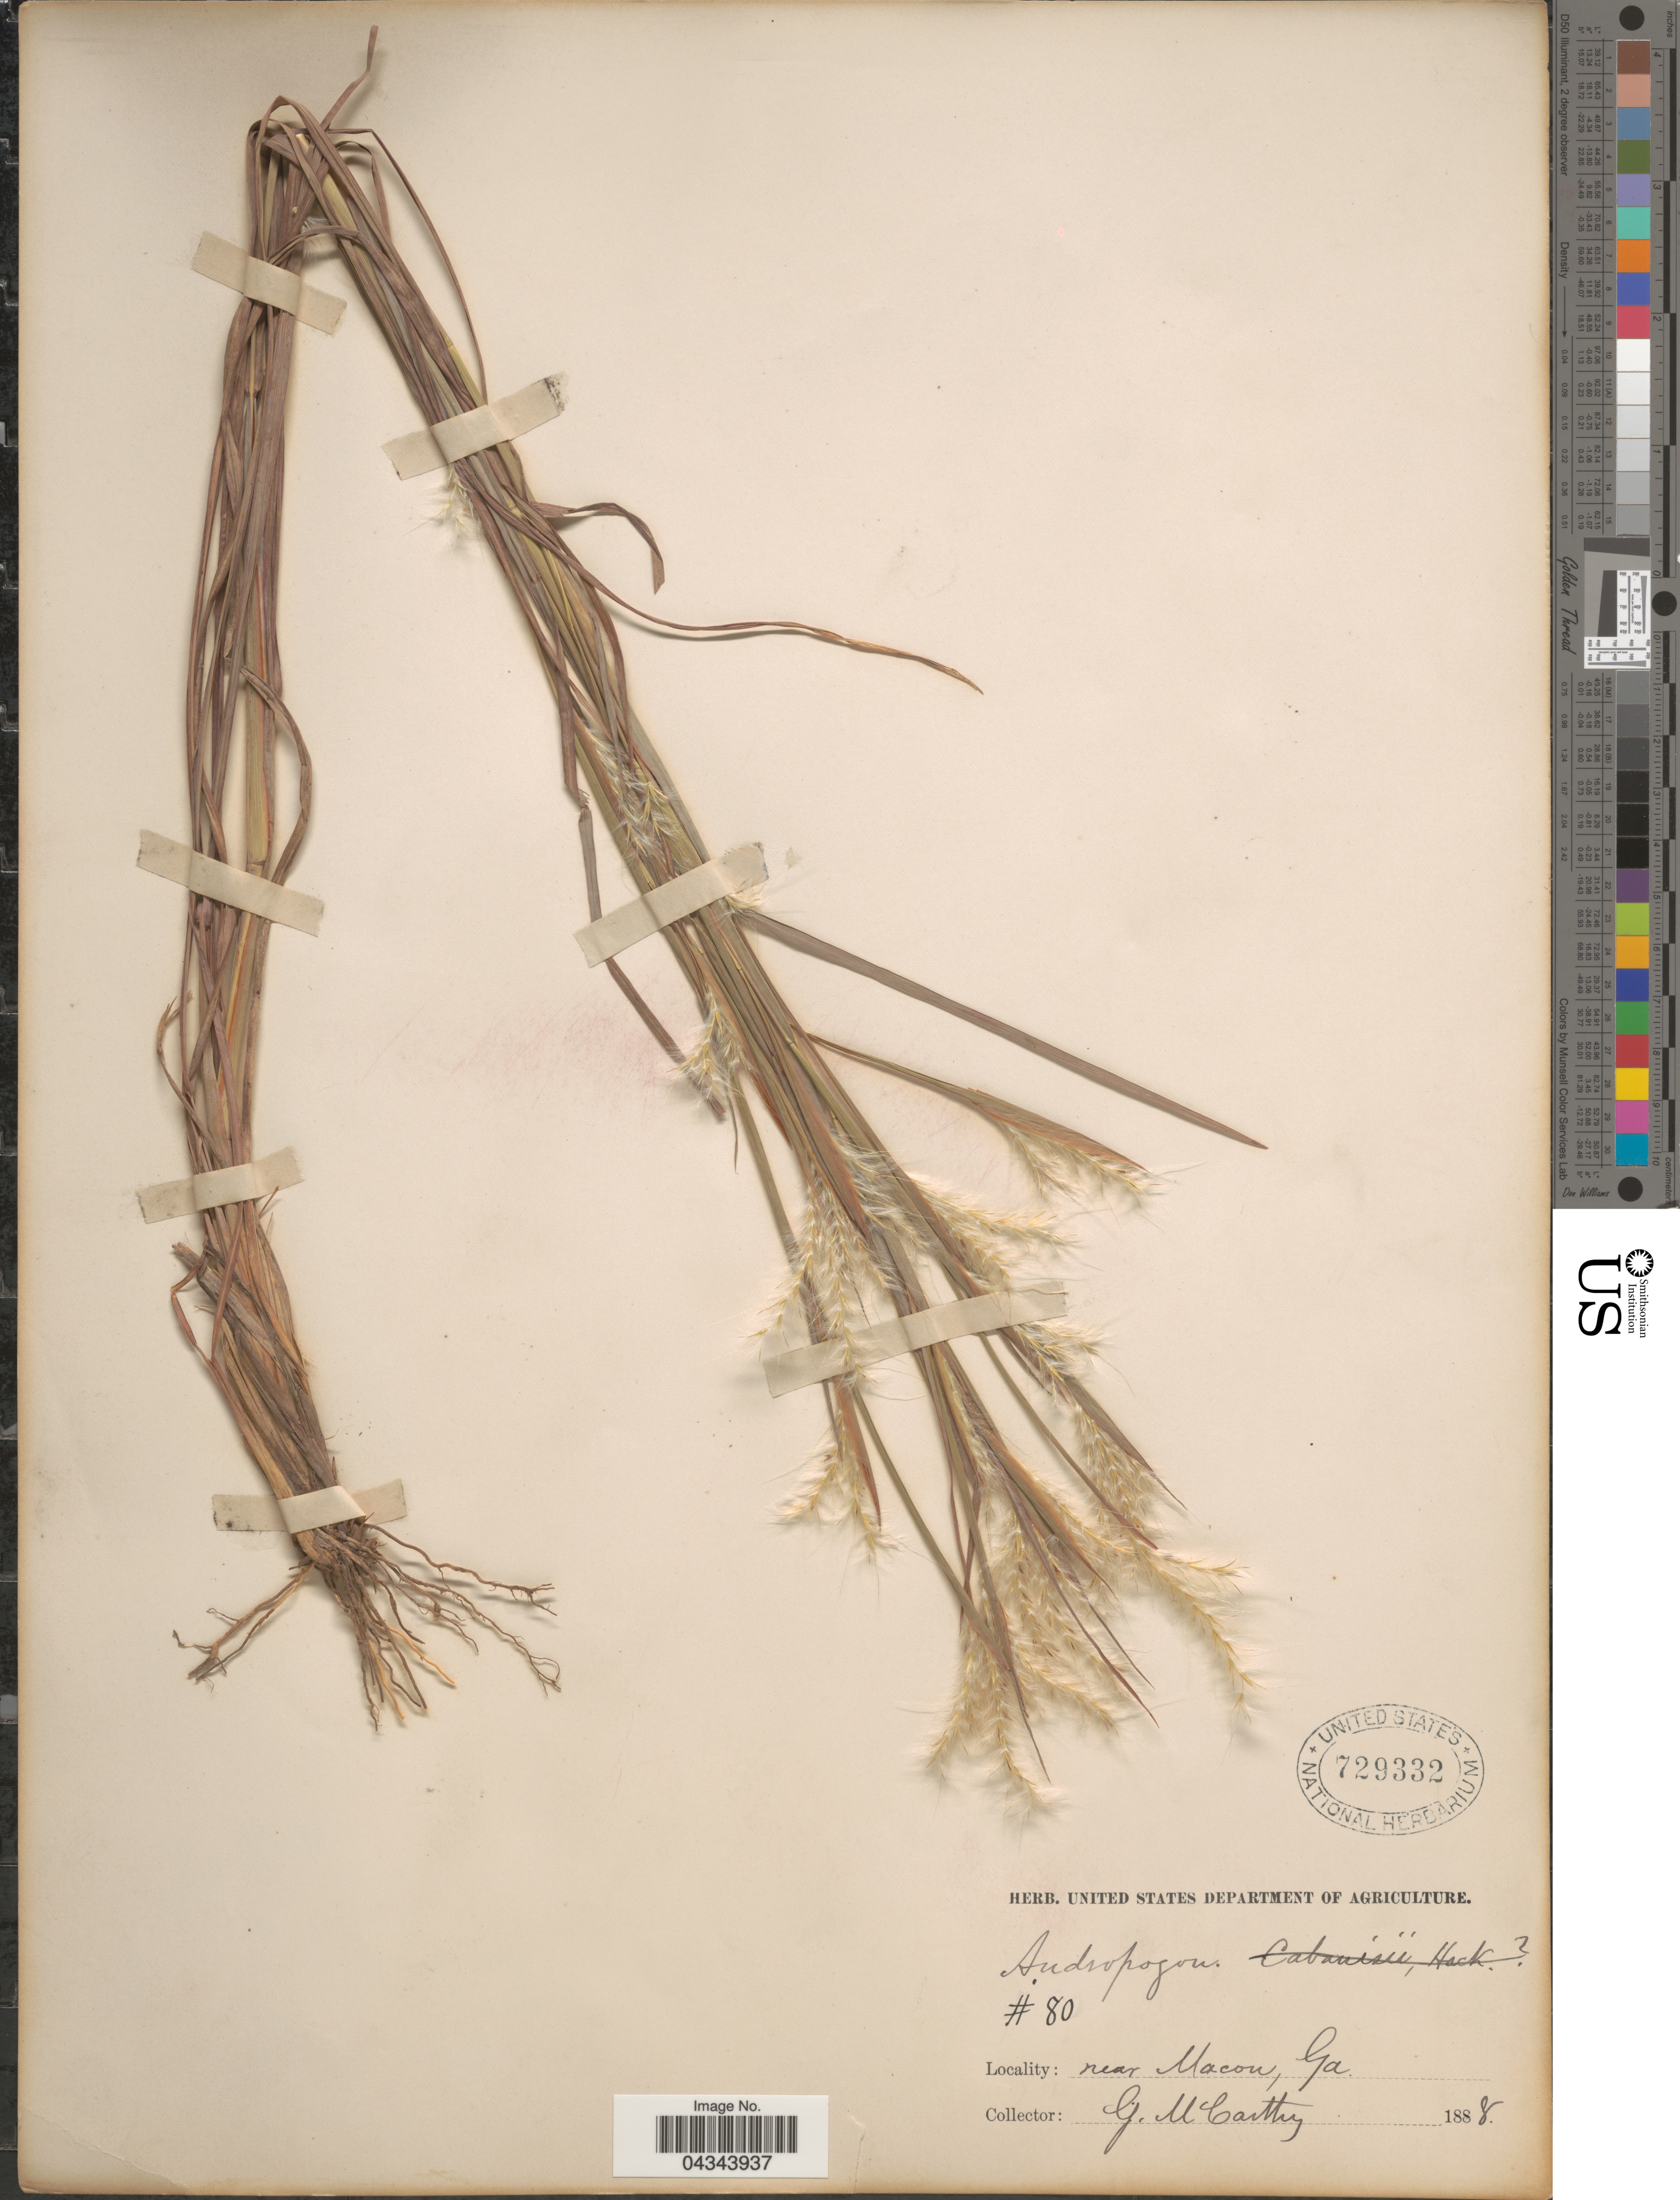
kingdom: Plantae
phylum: Tracheophyta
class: Liliopsida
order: Poales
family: Poaceae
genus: Andropogon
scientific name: Andropogon ternarius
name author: Michx.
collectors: G. M. McCarthy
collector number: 80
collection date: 1888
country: United States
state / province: Georgia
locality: Near Macon.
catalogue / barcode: US 729332